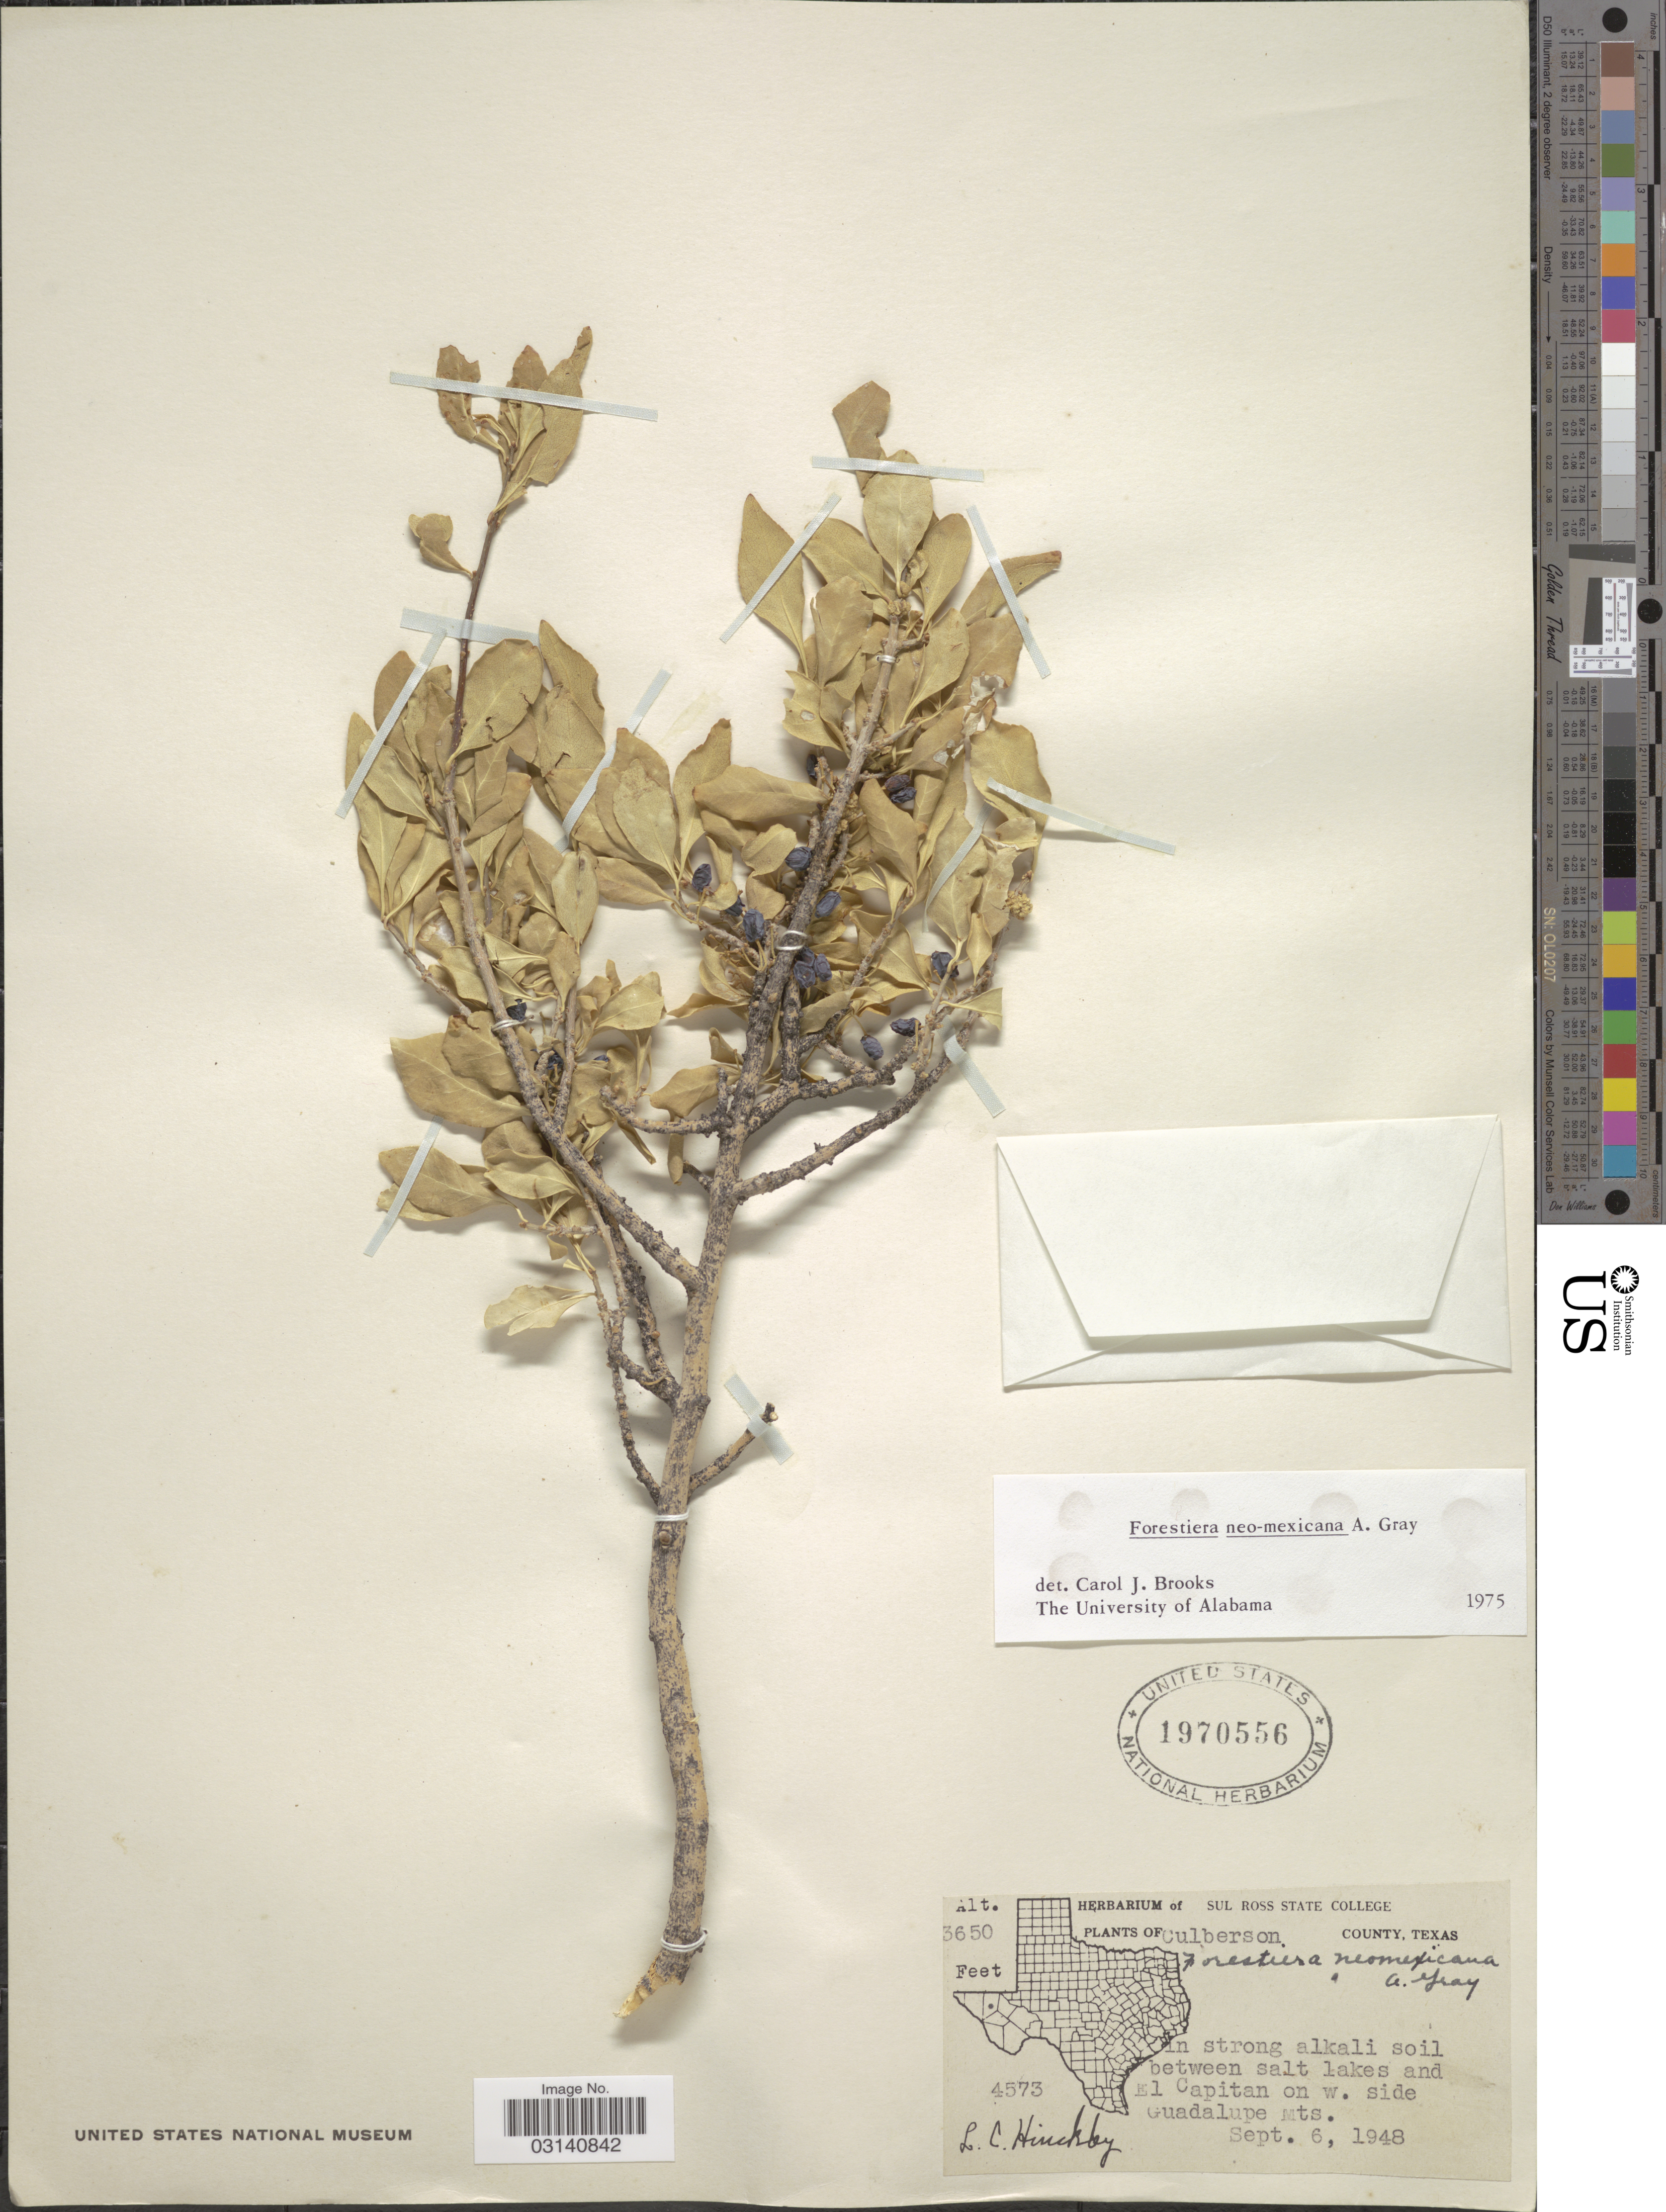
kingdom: Plantae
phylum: Tracheophyta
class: Magnoliopsida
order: Lamiales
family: Oleaceae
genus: Forestiera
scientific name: Forestiera neomexicana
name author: A. Gray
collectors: L. Hinckley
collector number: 4573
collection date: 1948-09-06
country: United States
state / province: Texas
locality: Culberson County. Between salt lakes and El Capitan on w. side Guadalupe Mts.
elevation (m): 1113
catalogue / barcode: US 1970556